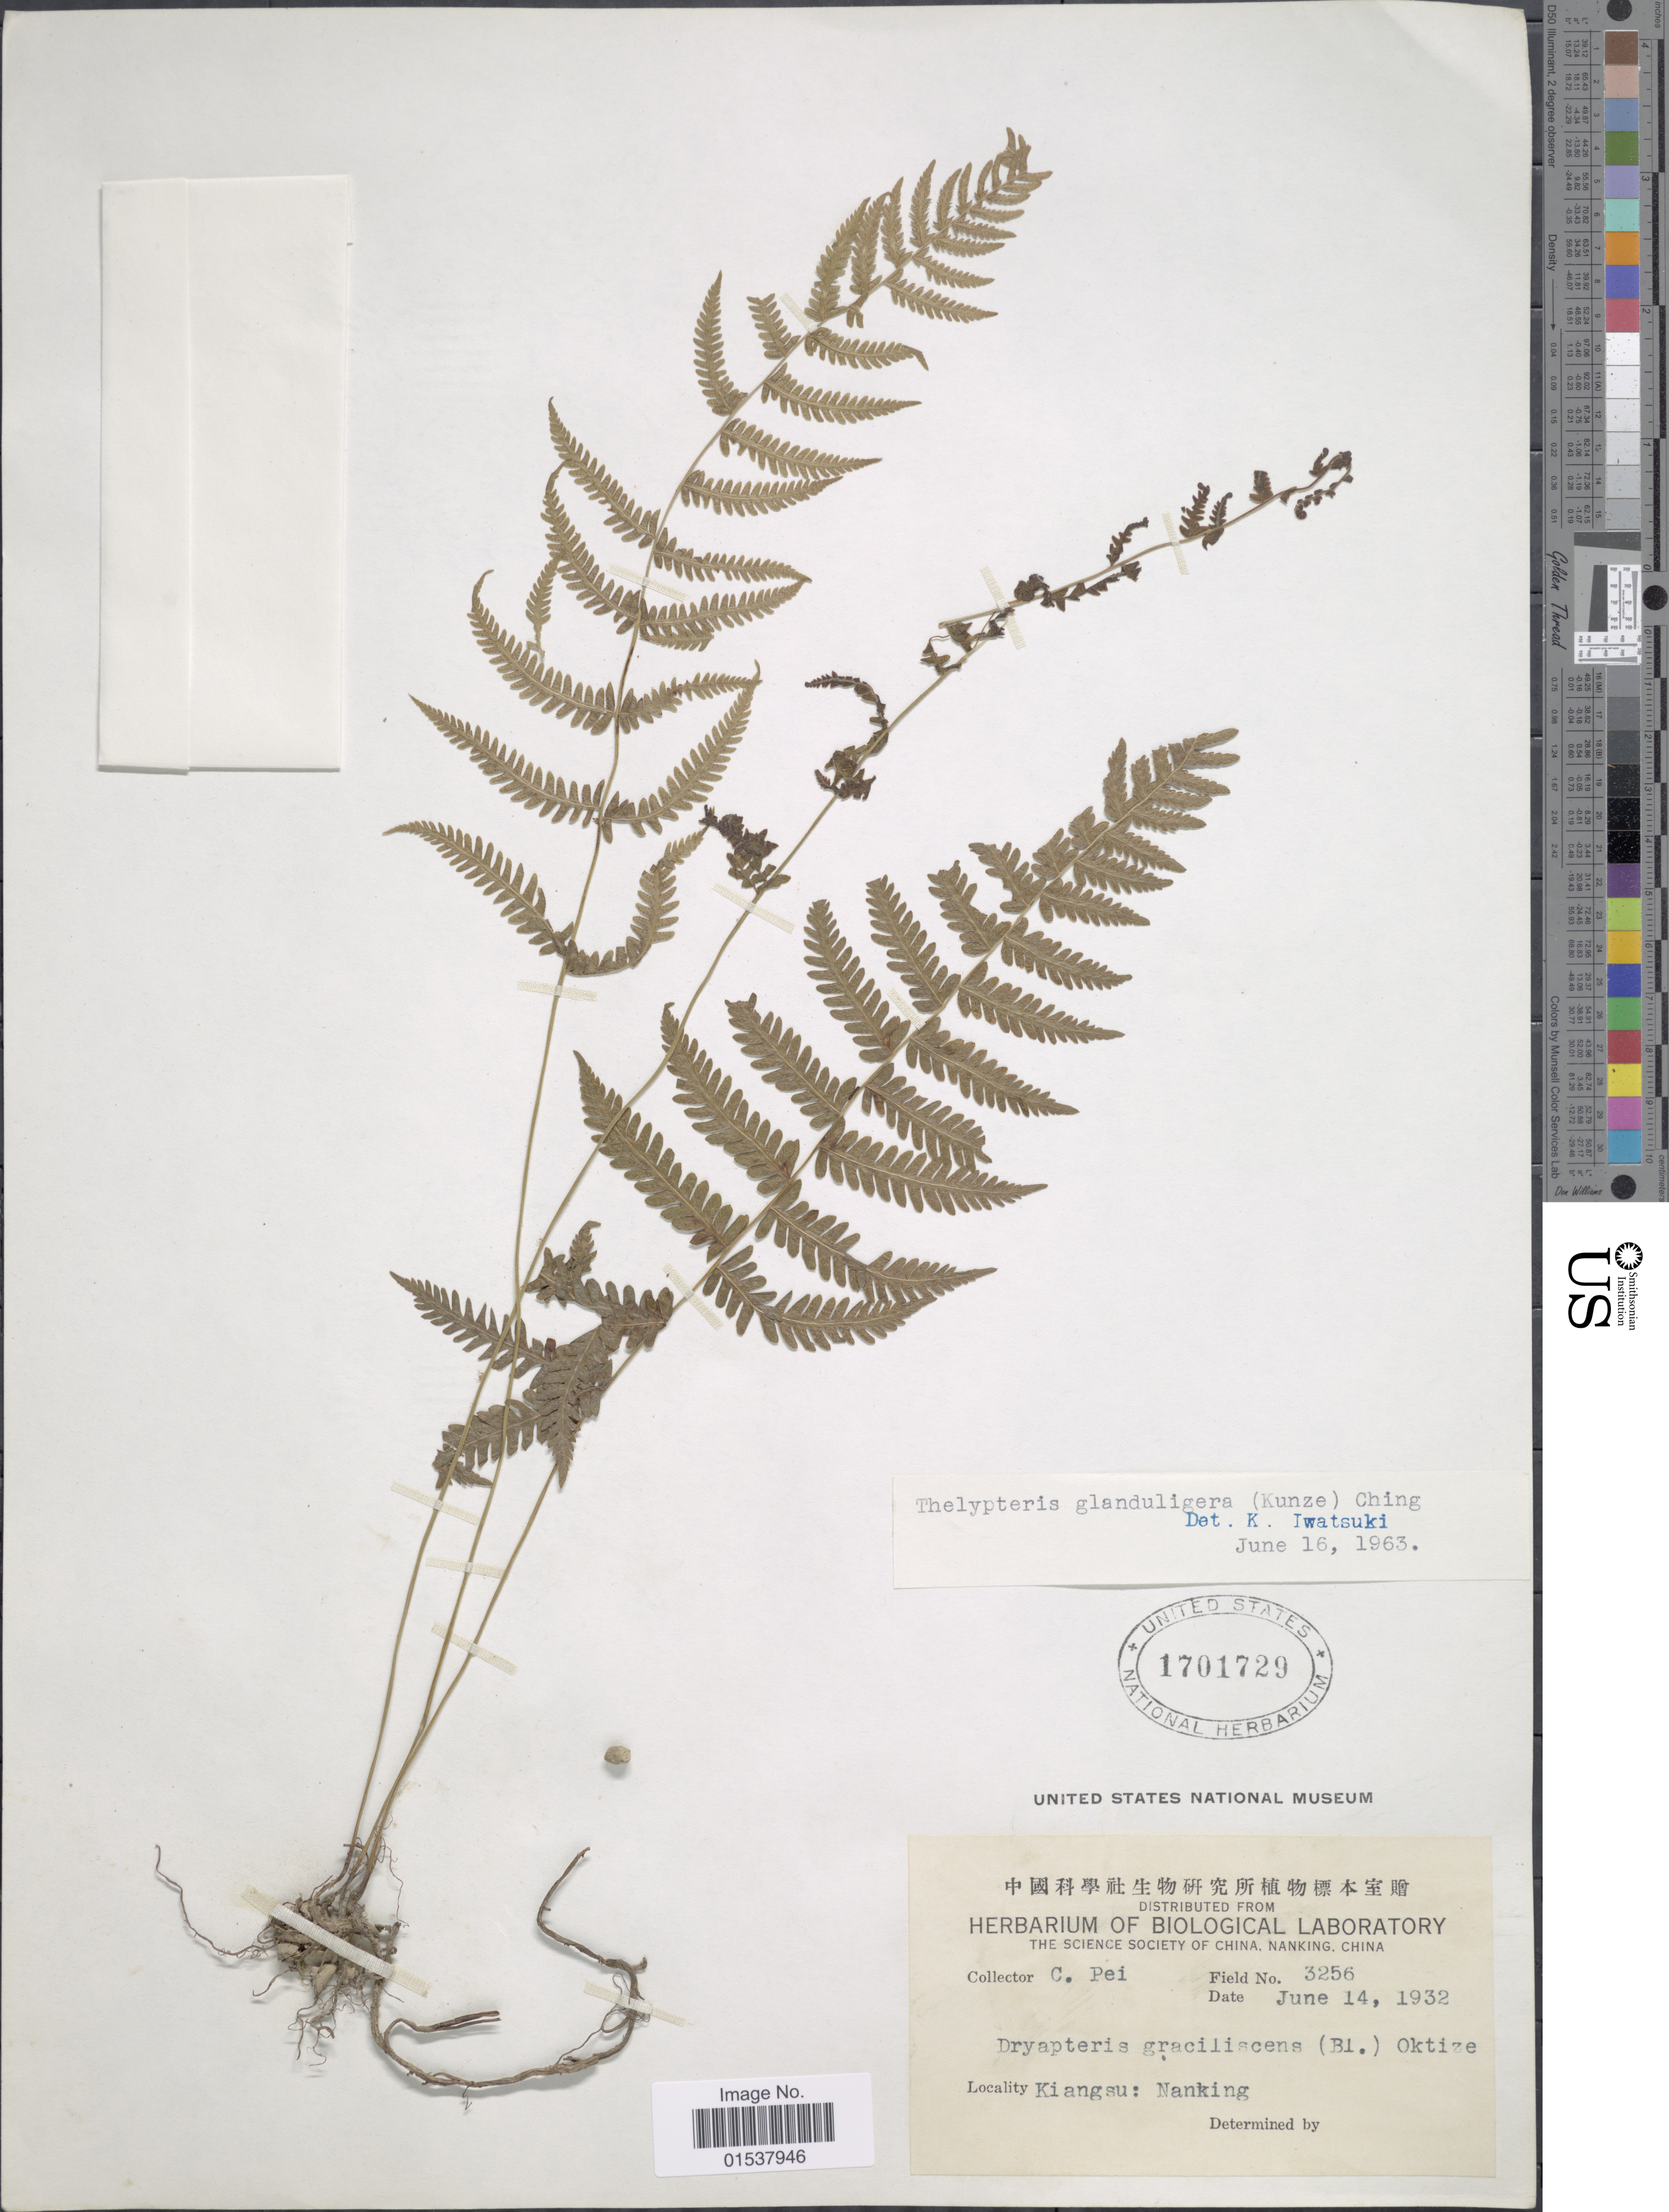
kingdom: Plantae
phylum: Tracheophyta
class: Polypodiopsida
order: Polypodiales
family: Thelypteridaceae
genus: Parathelypteris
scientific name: Parathelypteris glanduligera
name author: (Kunze) Ching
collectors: C. P'ei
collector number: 3256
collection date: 1932-06-14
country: China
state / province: Jiangsu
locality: Kiangsu: Nanking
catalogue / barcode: US 1701729